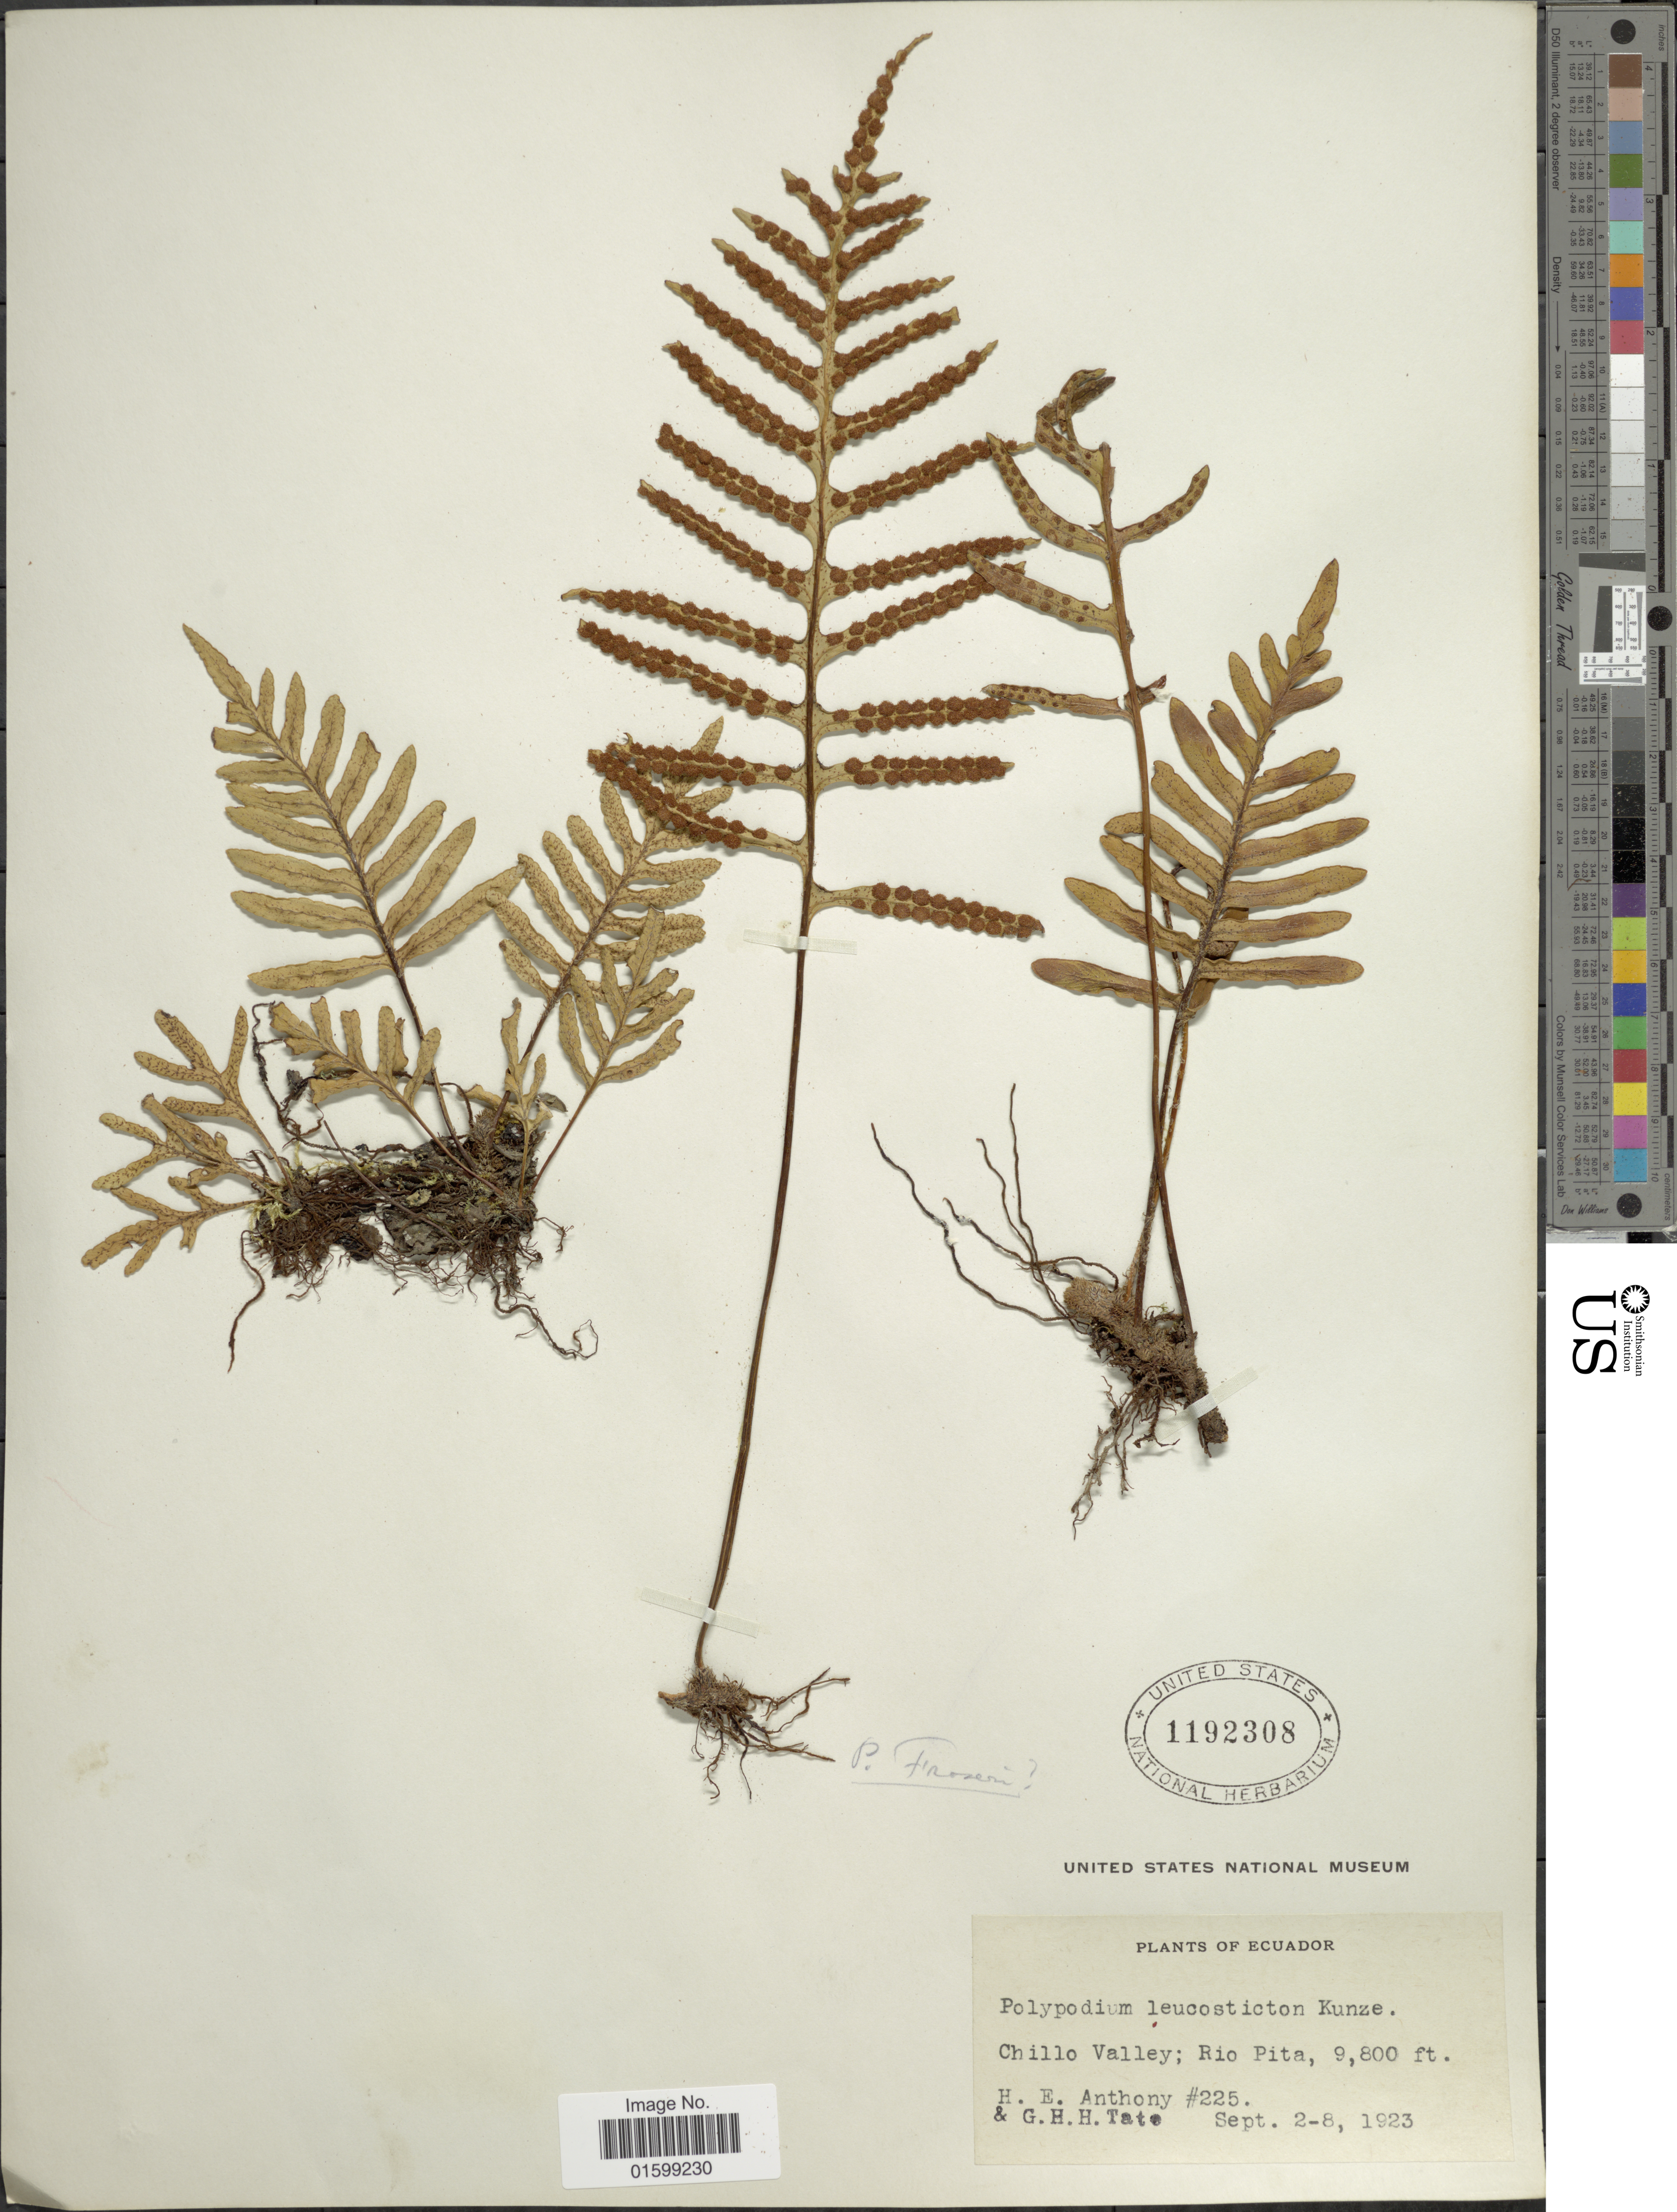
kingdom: Plantae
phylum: Tracheophyta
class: Polypodiopsida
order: Polypodiales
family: Polypodiaceae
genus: Pleopeltis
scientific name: Pleopeltis fraseri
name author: (Kuhn) A.R. Sm.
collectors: H. E. Anthony & G. H. H.Tate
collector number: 225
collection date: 1923-09-02/1923-09-08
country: Ecuador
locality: Chillo Valley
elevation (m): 2987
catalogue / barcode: US 1192308